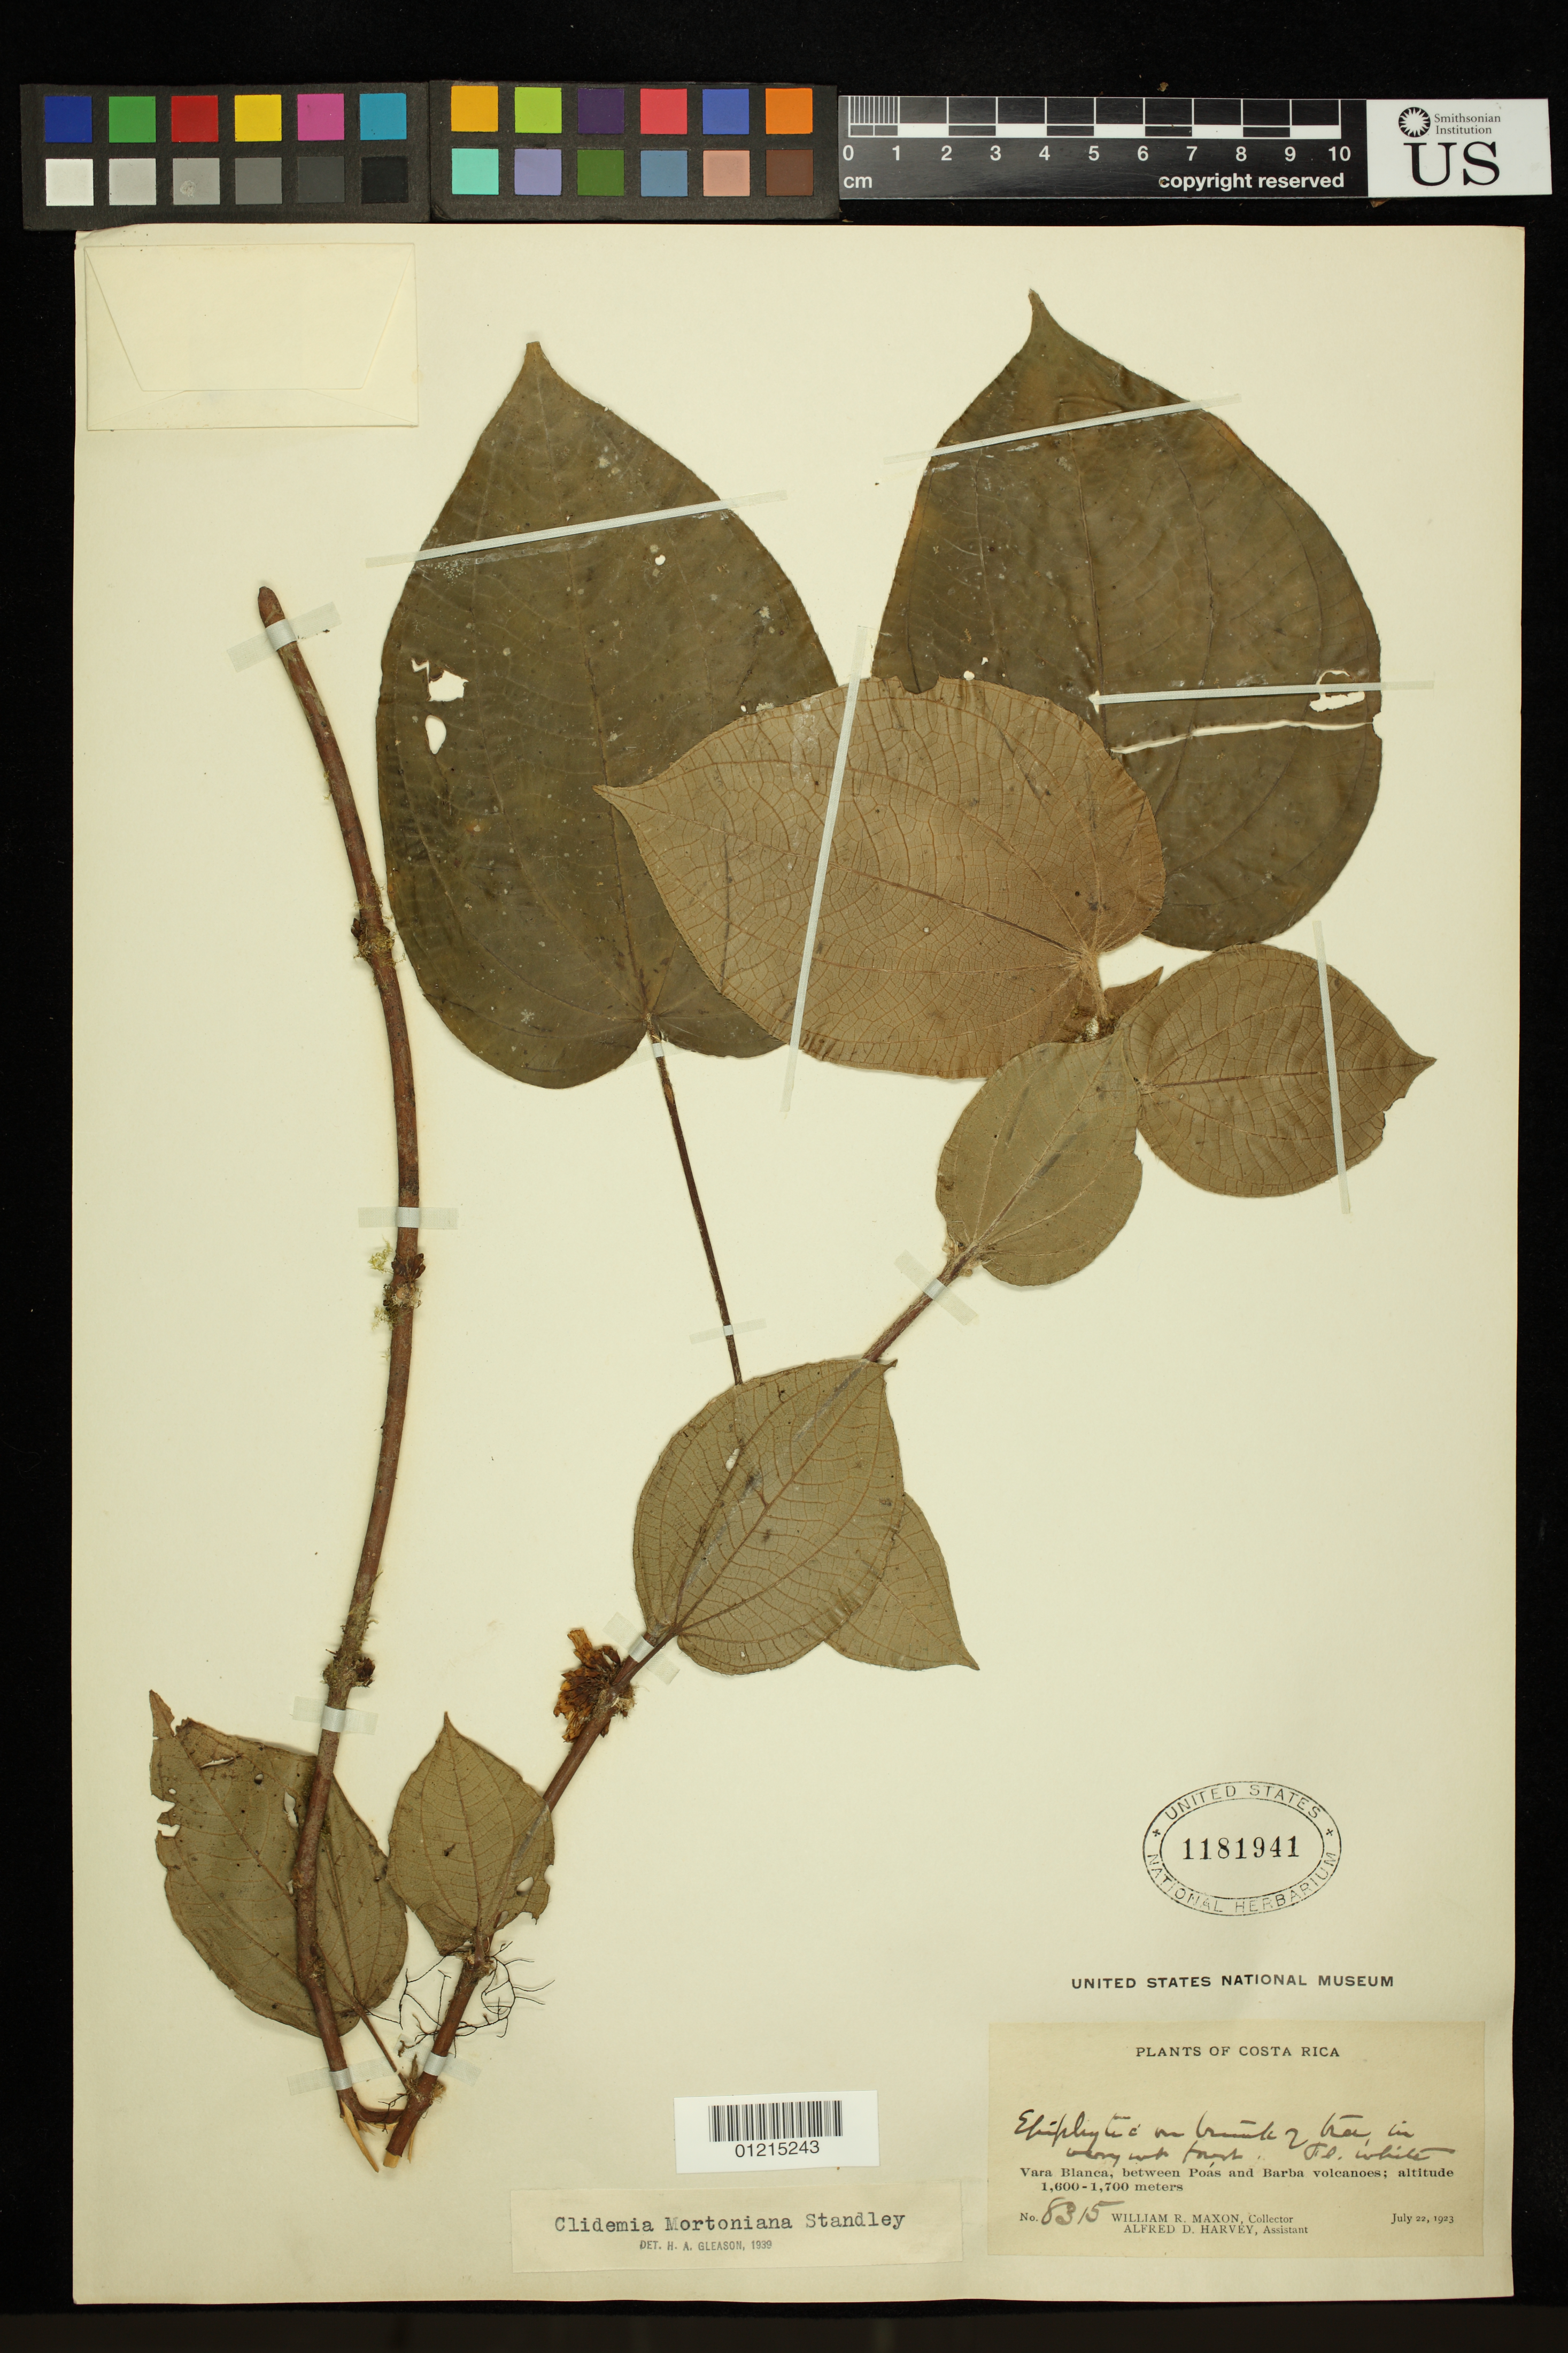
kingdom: Plantae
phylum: Tracheophyta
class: Magnoliopsida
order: Myrtales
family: Melastomataceae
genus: Clidemia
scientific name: Clidemia mortoniana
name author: Standl.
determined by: Gleason, H. A.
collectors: W. R. Maxon & A. D. Harvey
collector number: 8315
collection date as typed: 22 Jul 1923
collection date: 1923-07-22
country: Costa Rica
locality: Vara Blanca, between Poas and Barba volcanoes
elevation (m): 1600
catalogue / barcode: US 1181941